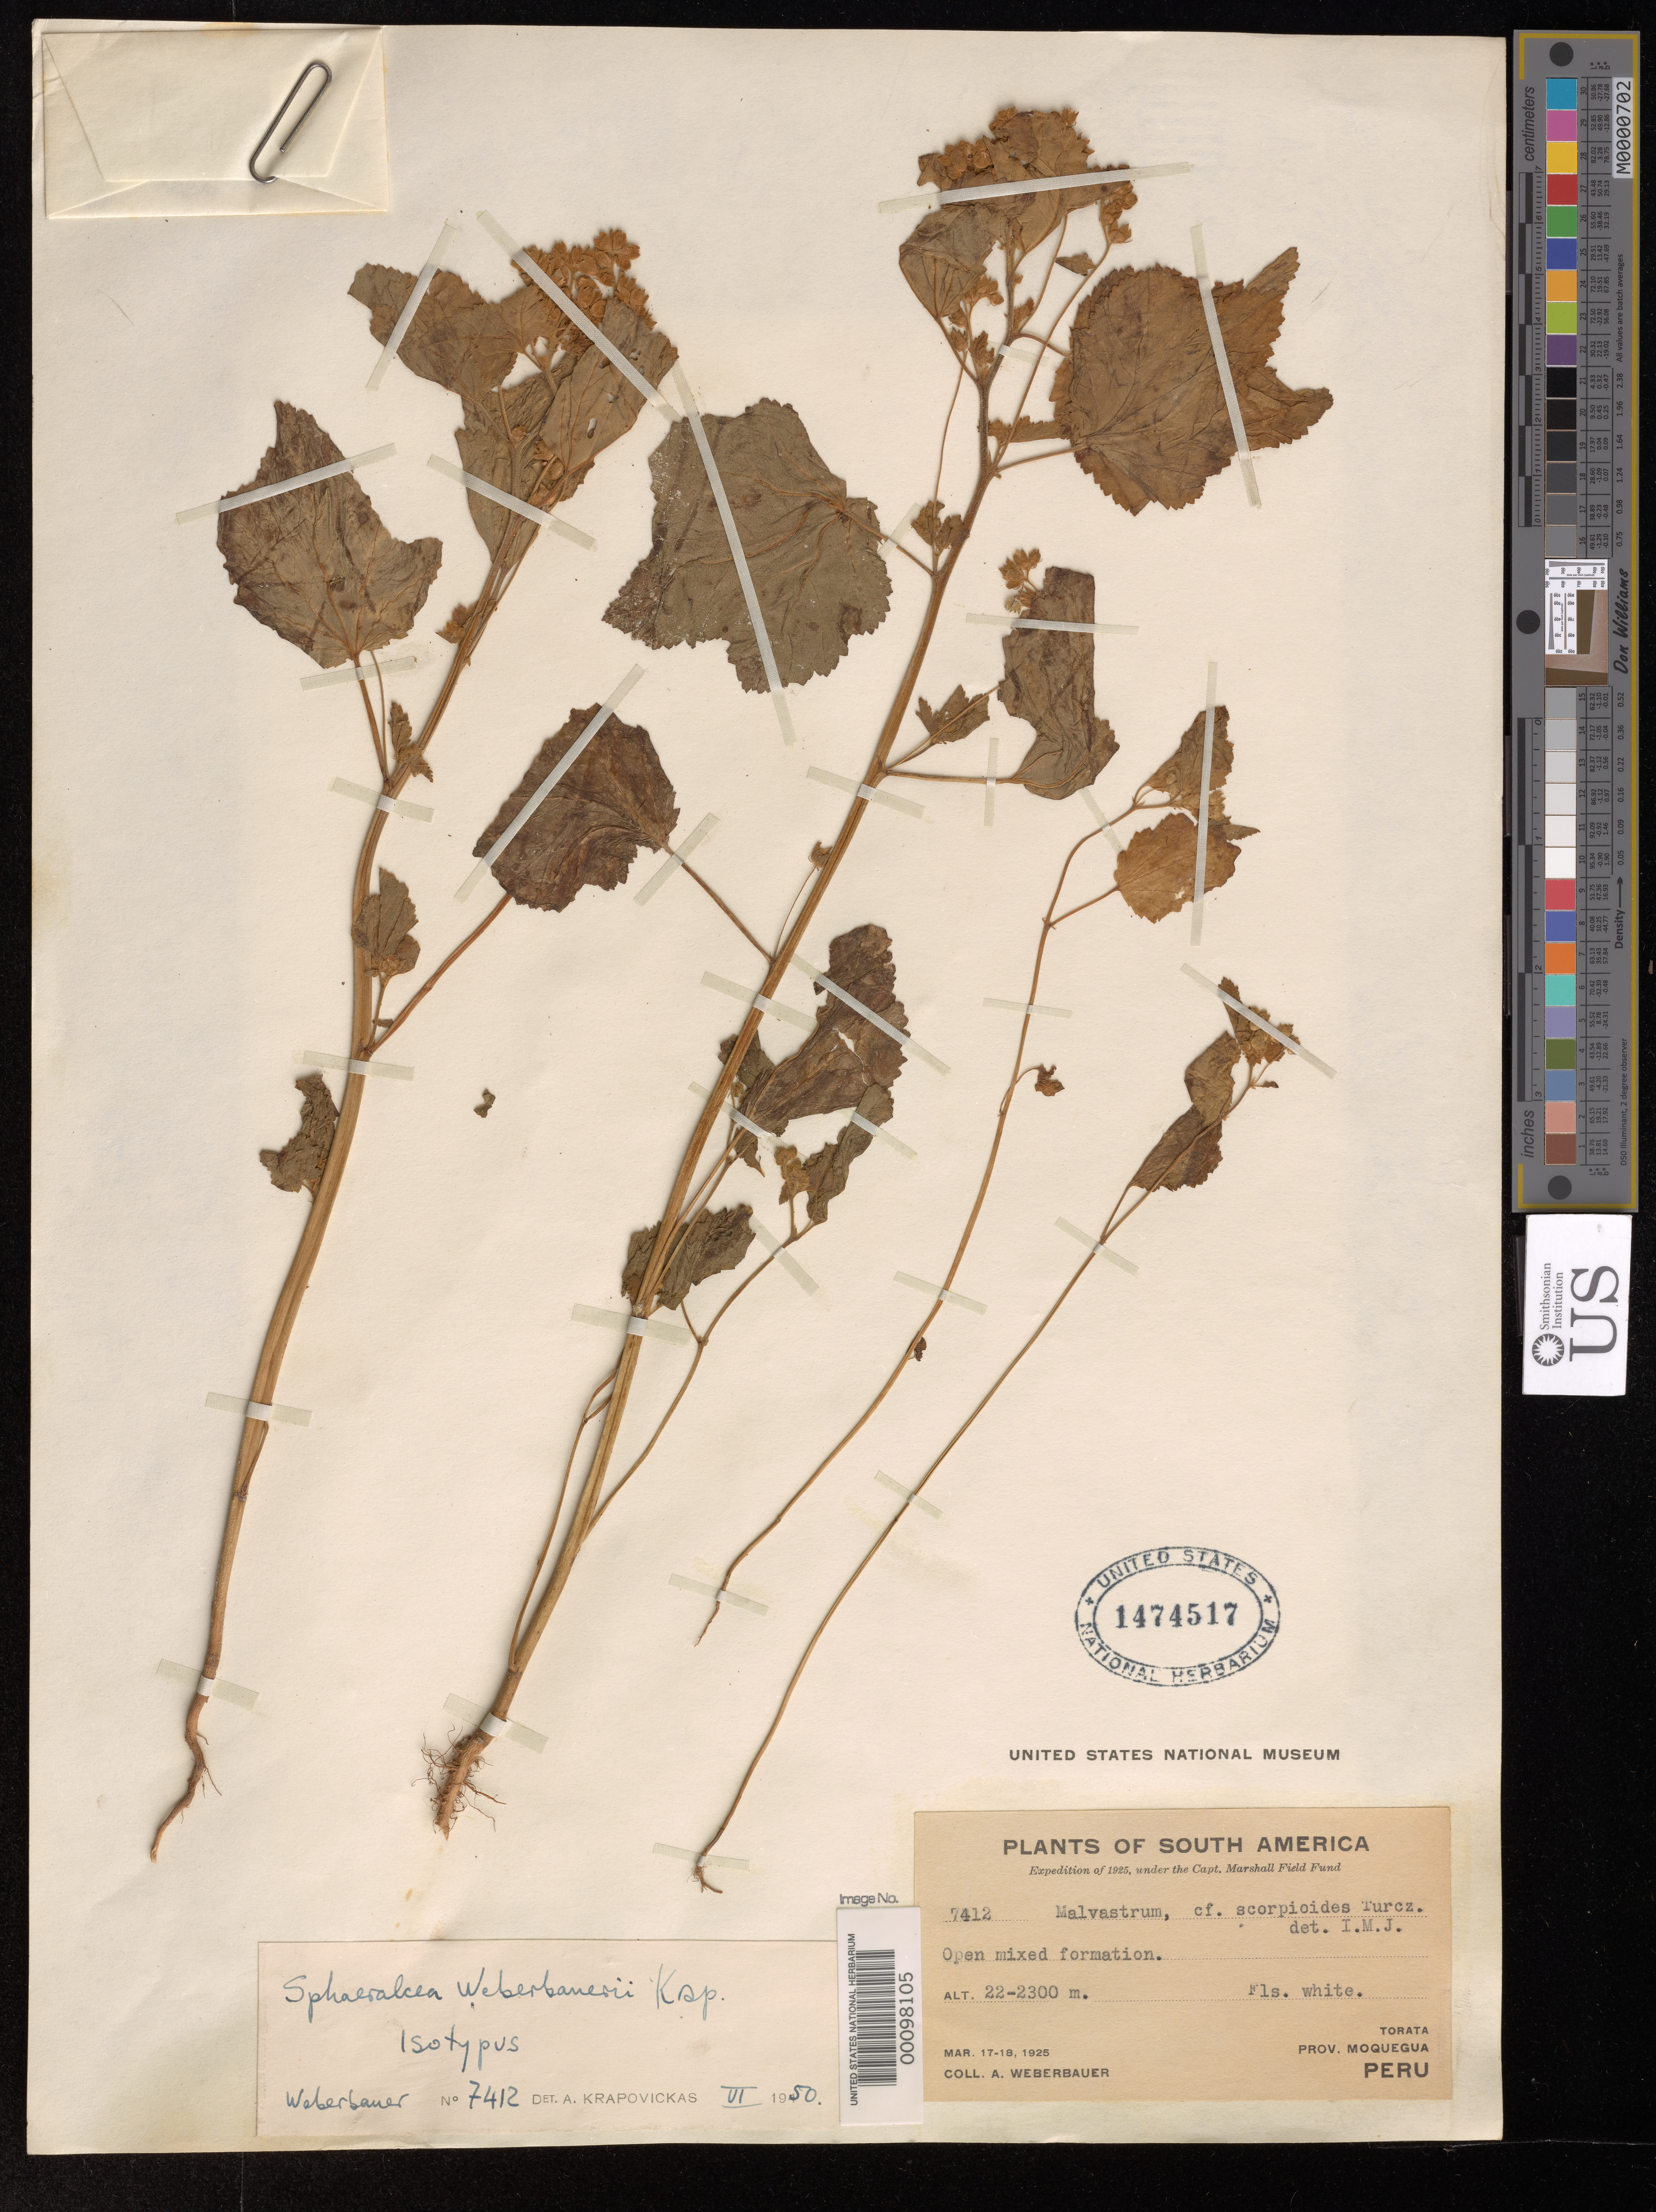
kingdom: Plantae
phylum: Tracheophyta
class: Magnoliopsida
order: Malvales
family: Malvaceae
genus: Sphaeralcea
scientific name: Sphaeralcea weberbaueri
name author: Krapov.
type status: Isotype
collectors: A. Weberbauer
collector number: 7412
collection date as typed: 17 Mar 1925 to 18 Mar 1925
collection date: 1925-03-17/1925-03-18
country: Peru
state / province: Moquegua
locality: Torata.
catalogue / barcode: US 1474517